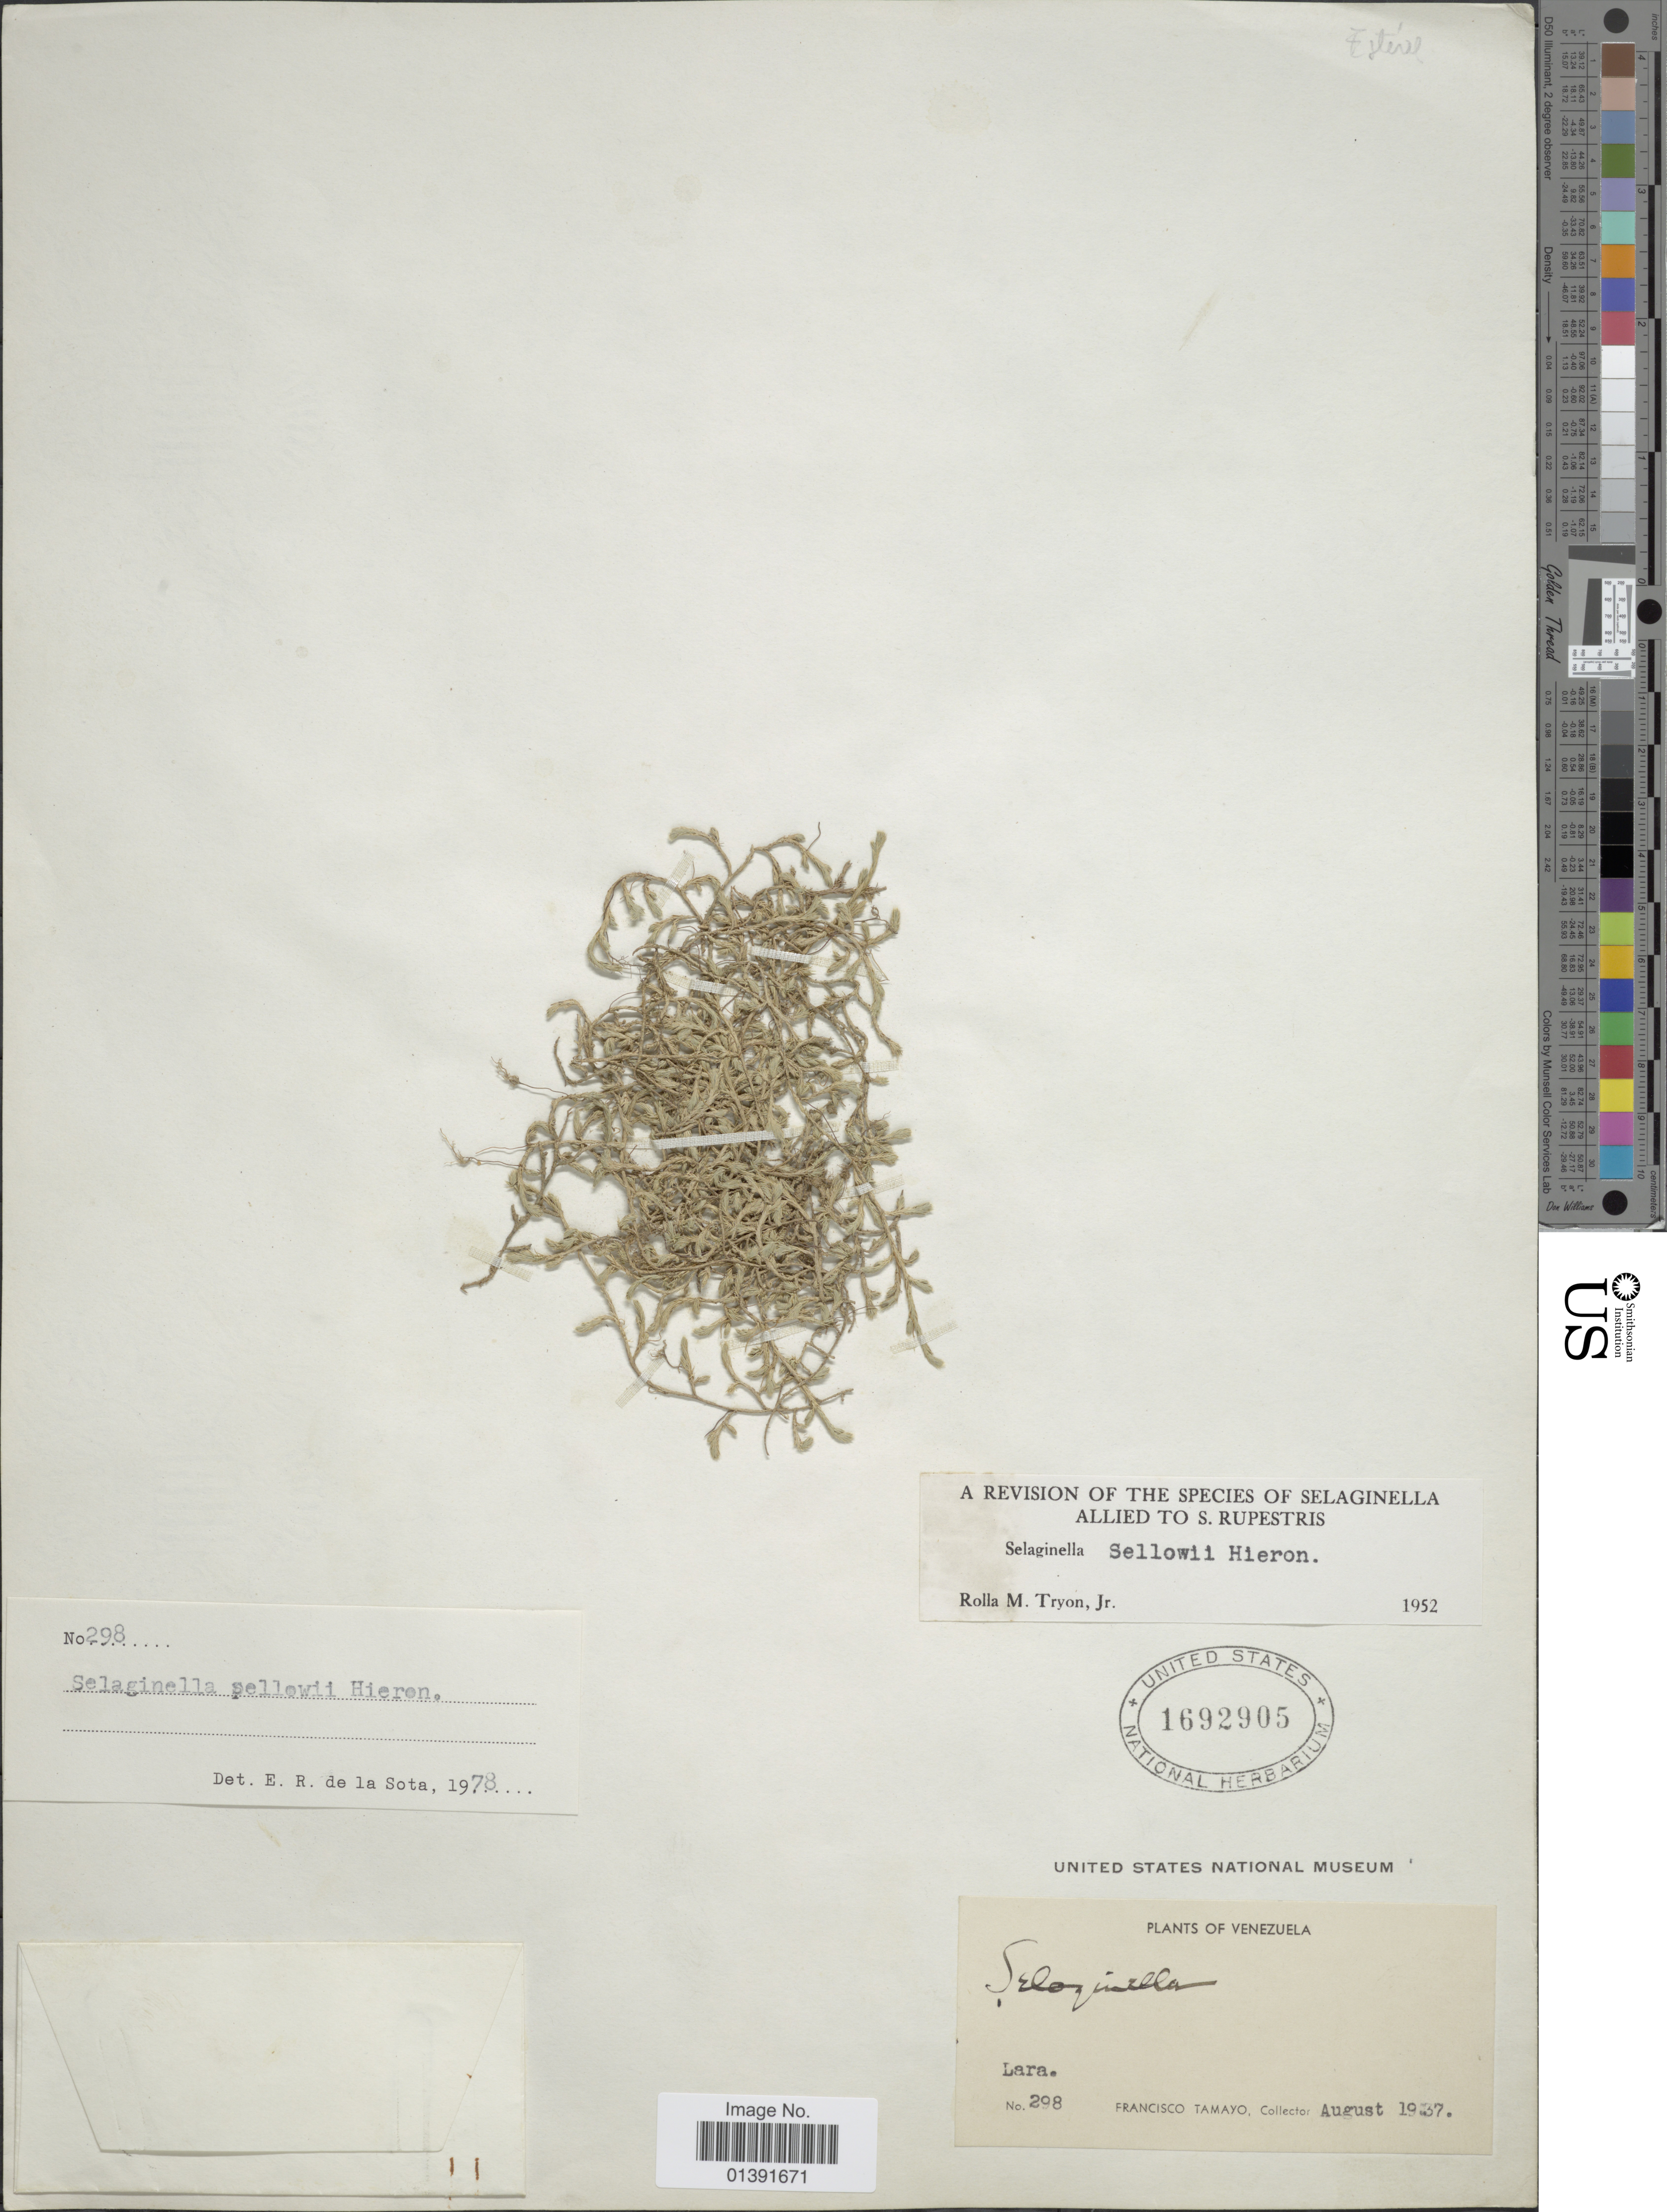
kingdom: Plantae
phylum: Tracheophyta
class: Lycopodiopsida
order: Selaginellales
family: Selaginellaceae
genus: Selaginella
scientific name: Selaginella sellowii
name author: Hieron.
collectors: F. Tamayo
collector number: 298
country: Venezuela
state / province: Lara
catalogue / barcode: US 1692905